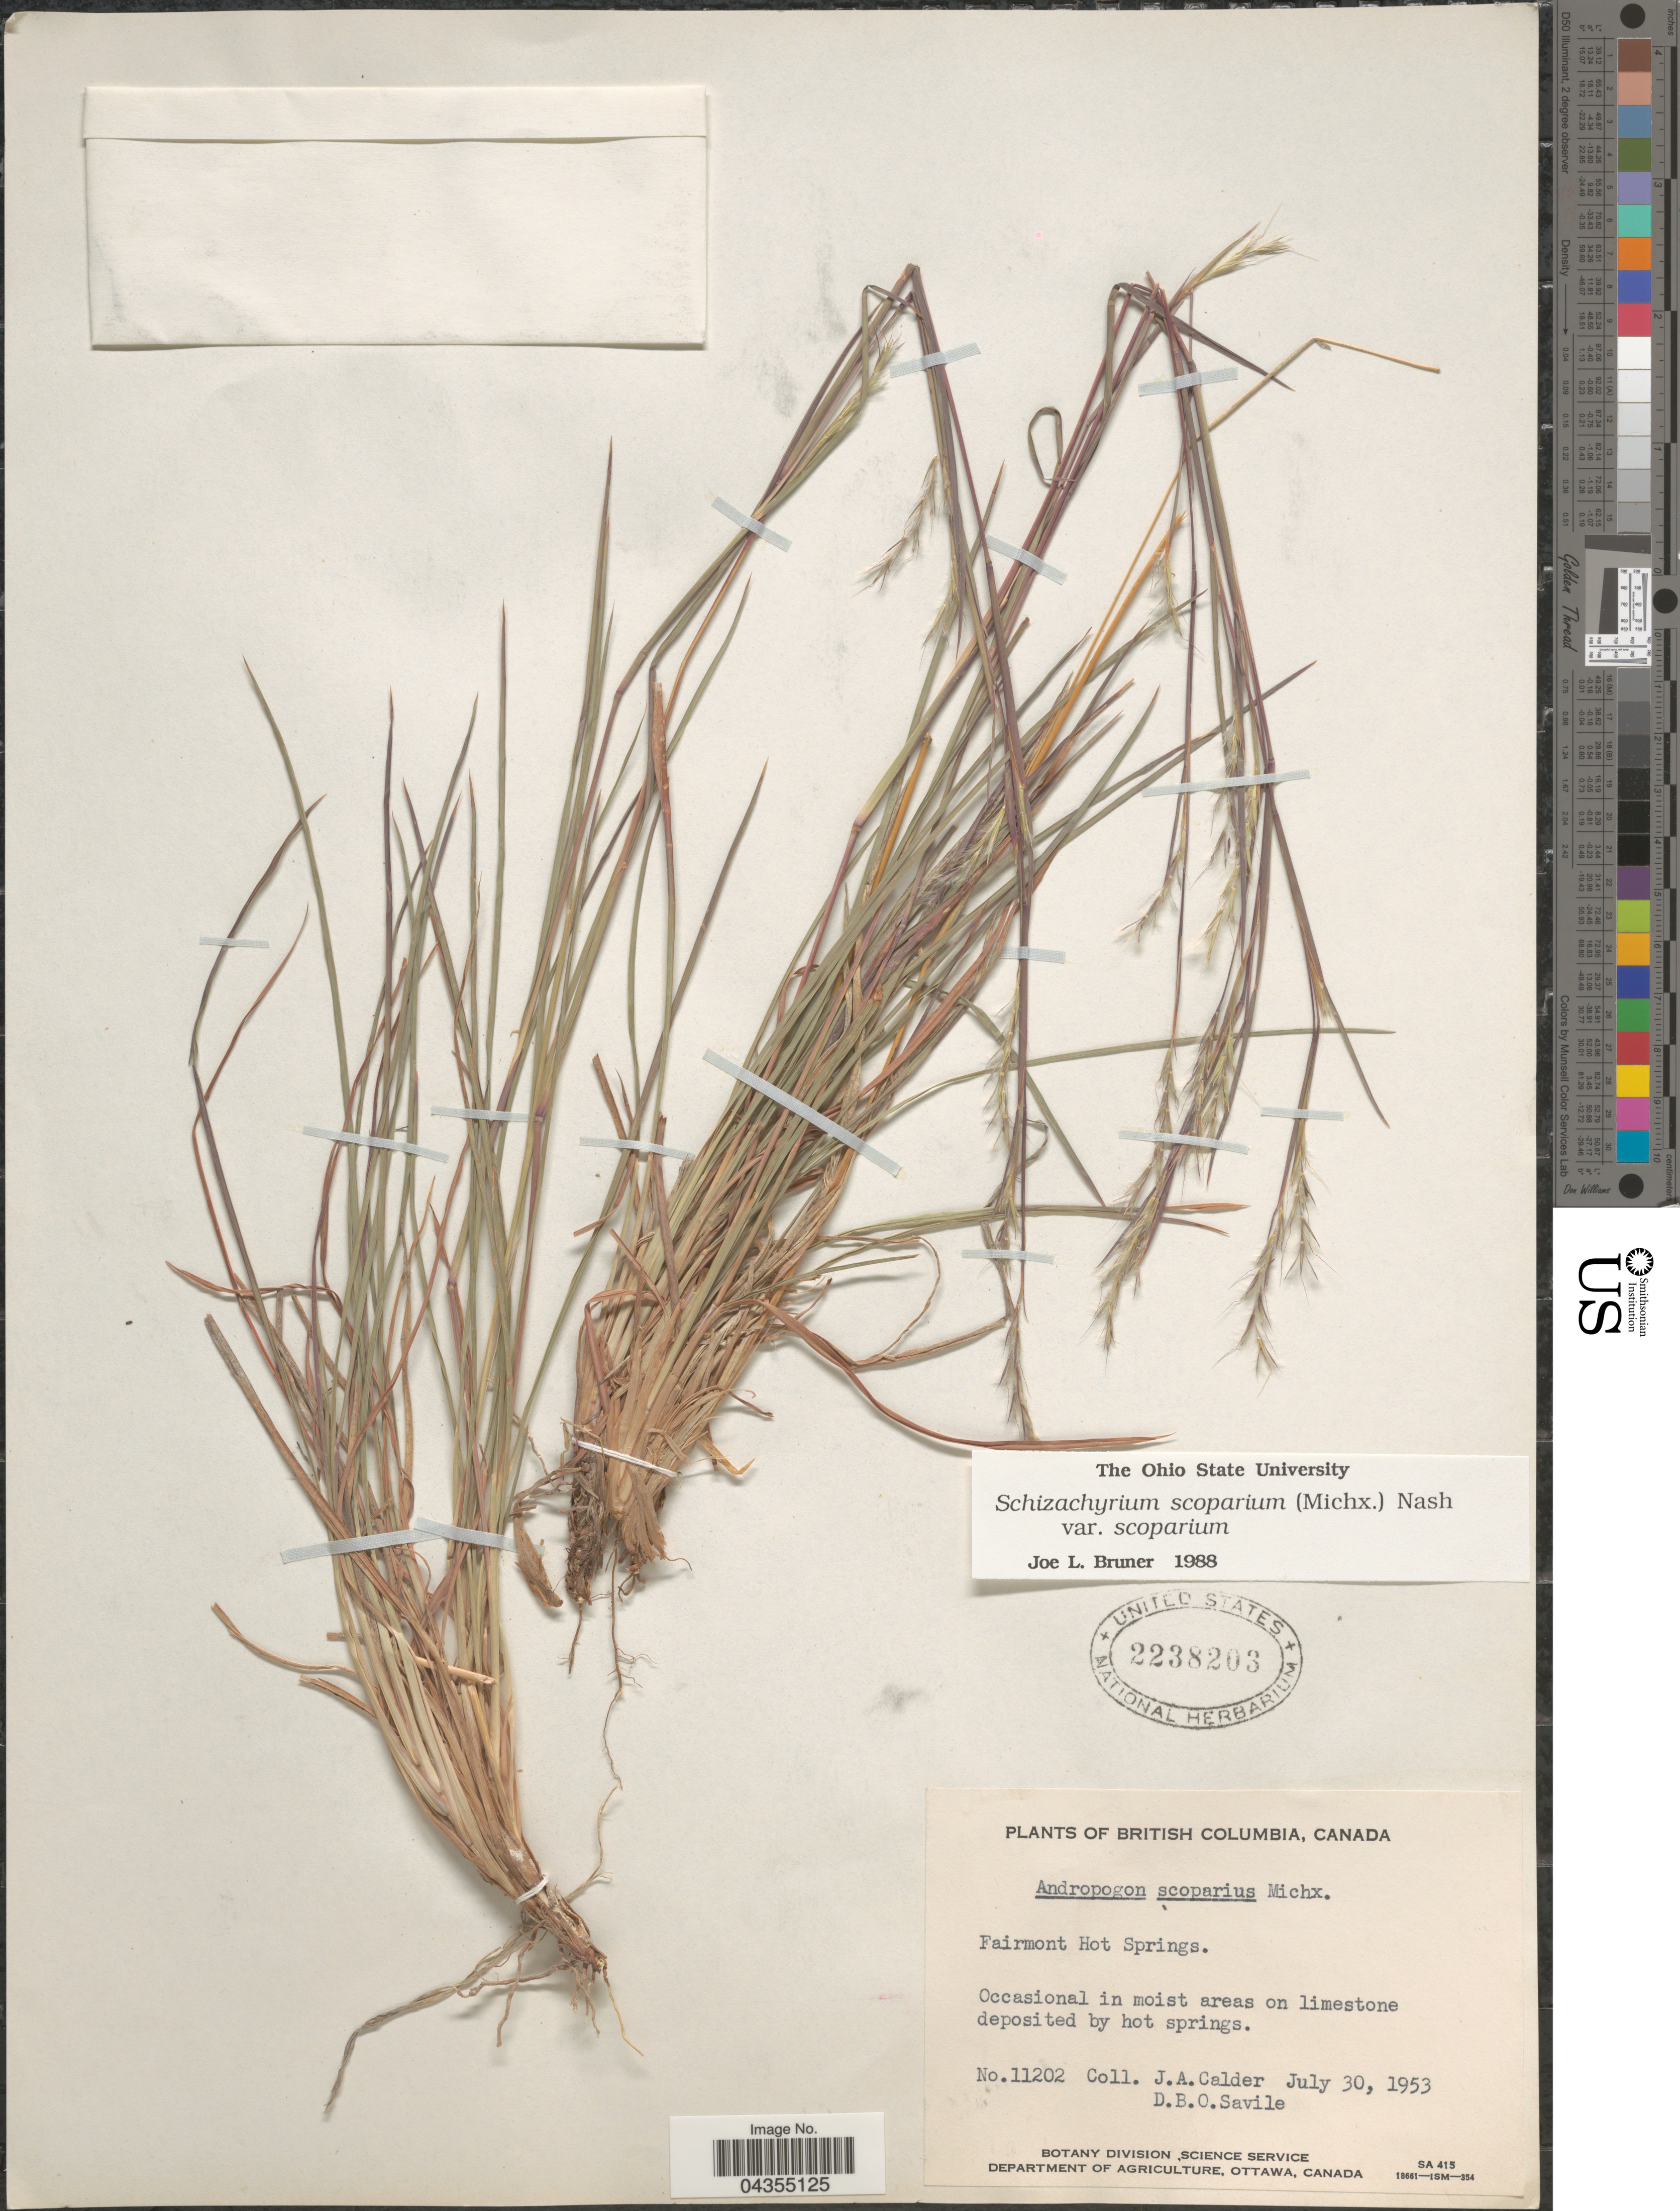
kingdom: Plantae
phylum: Tracheophyta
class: Liliopsida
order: Poales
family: Poaceae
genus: Schizachyrium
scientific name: Schizachyrium scoparium var. scoparium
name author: (Michx.) Nash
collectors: J. A. Calder & D. Savile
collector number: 11202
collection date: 1953-07-30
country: Canada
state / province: British Columbia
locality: Fairmont Hot Springs.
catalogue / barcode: US 2238203